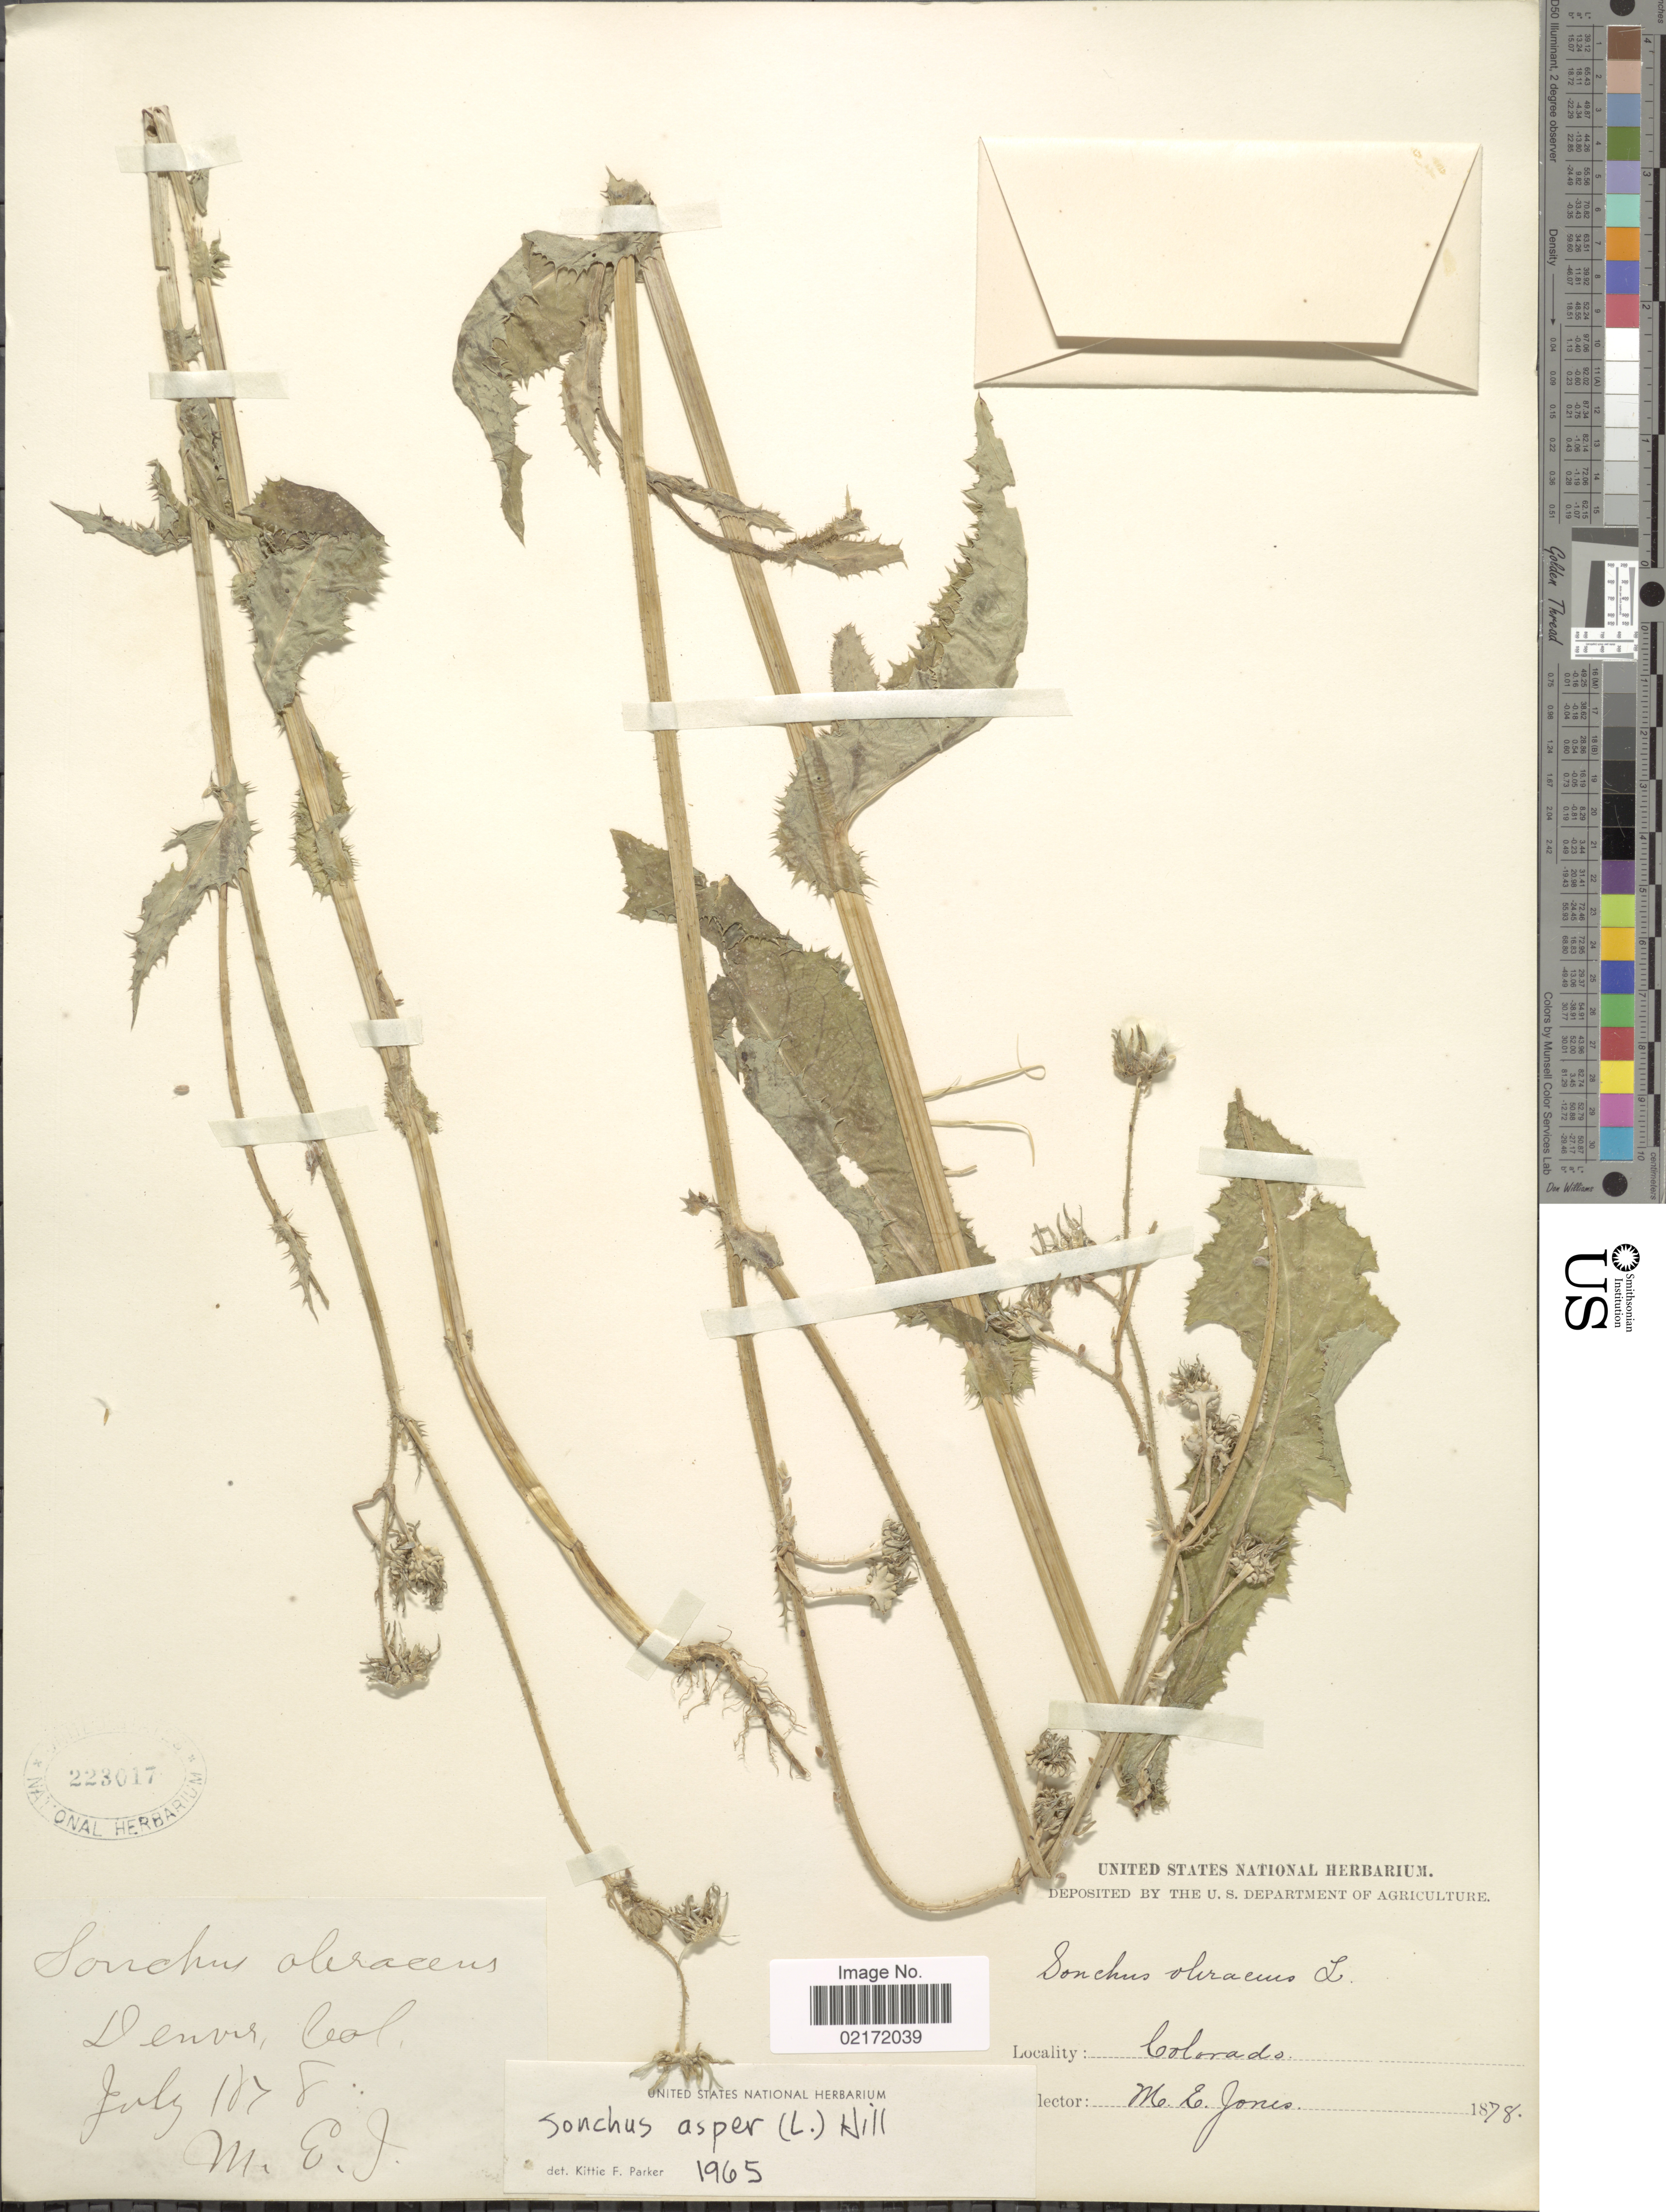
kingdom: Plantae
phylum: Tracheophyta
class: Magnoliopsida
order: Asterales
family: Asteraceae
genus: Sonchus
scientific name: Sonchus asper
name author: (L.) Hill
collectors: M. E. Jones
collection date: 1878-07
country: United States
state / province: Colorado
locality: Denver, Col.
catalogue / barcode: US 223017